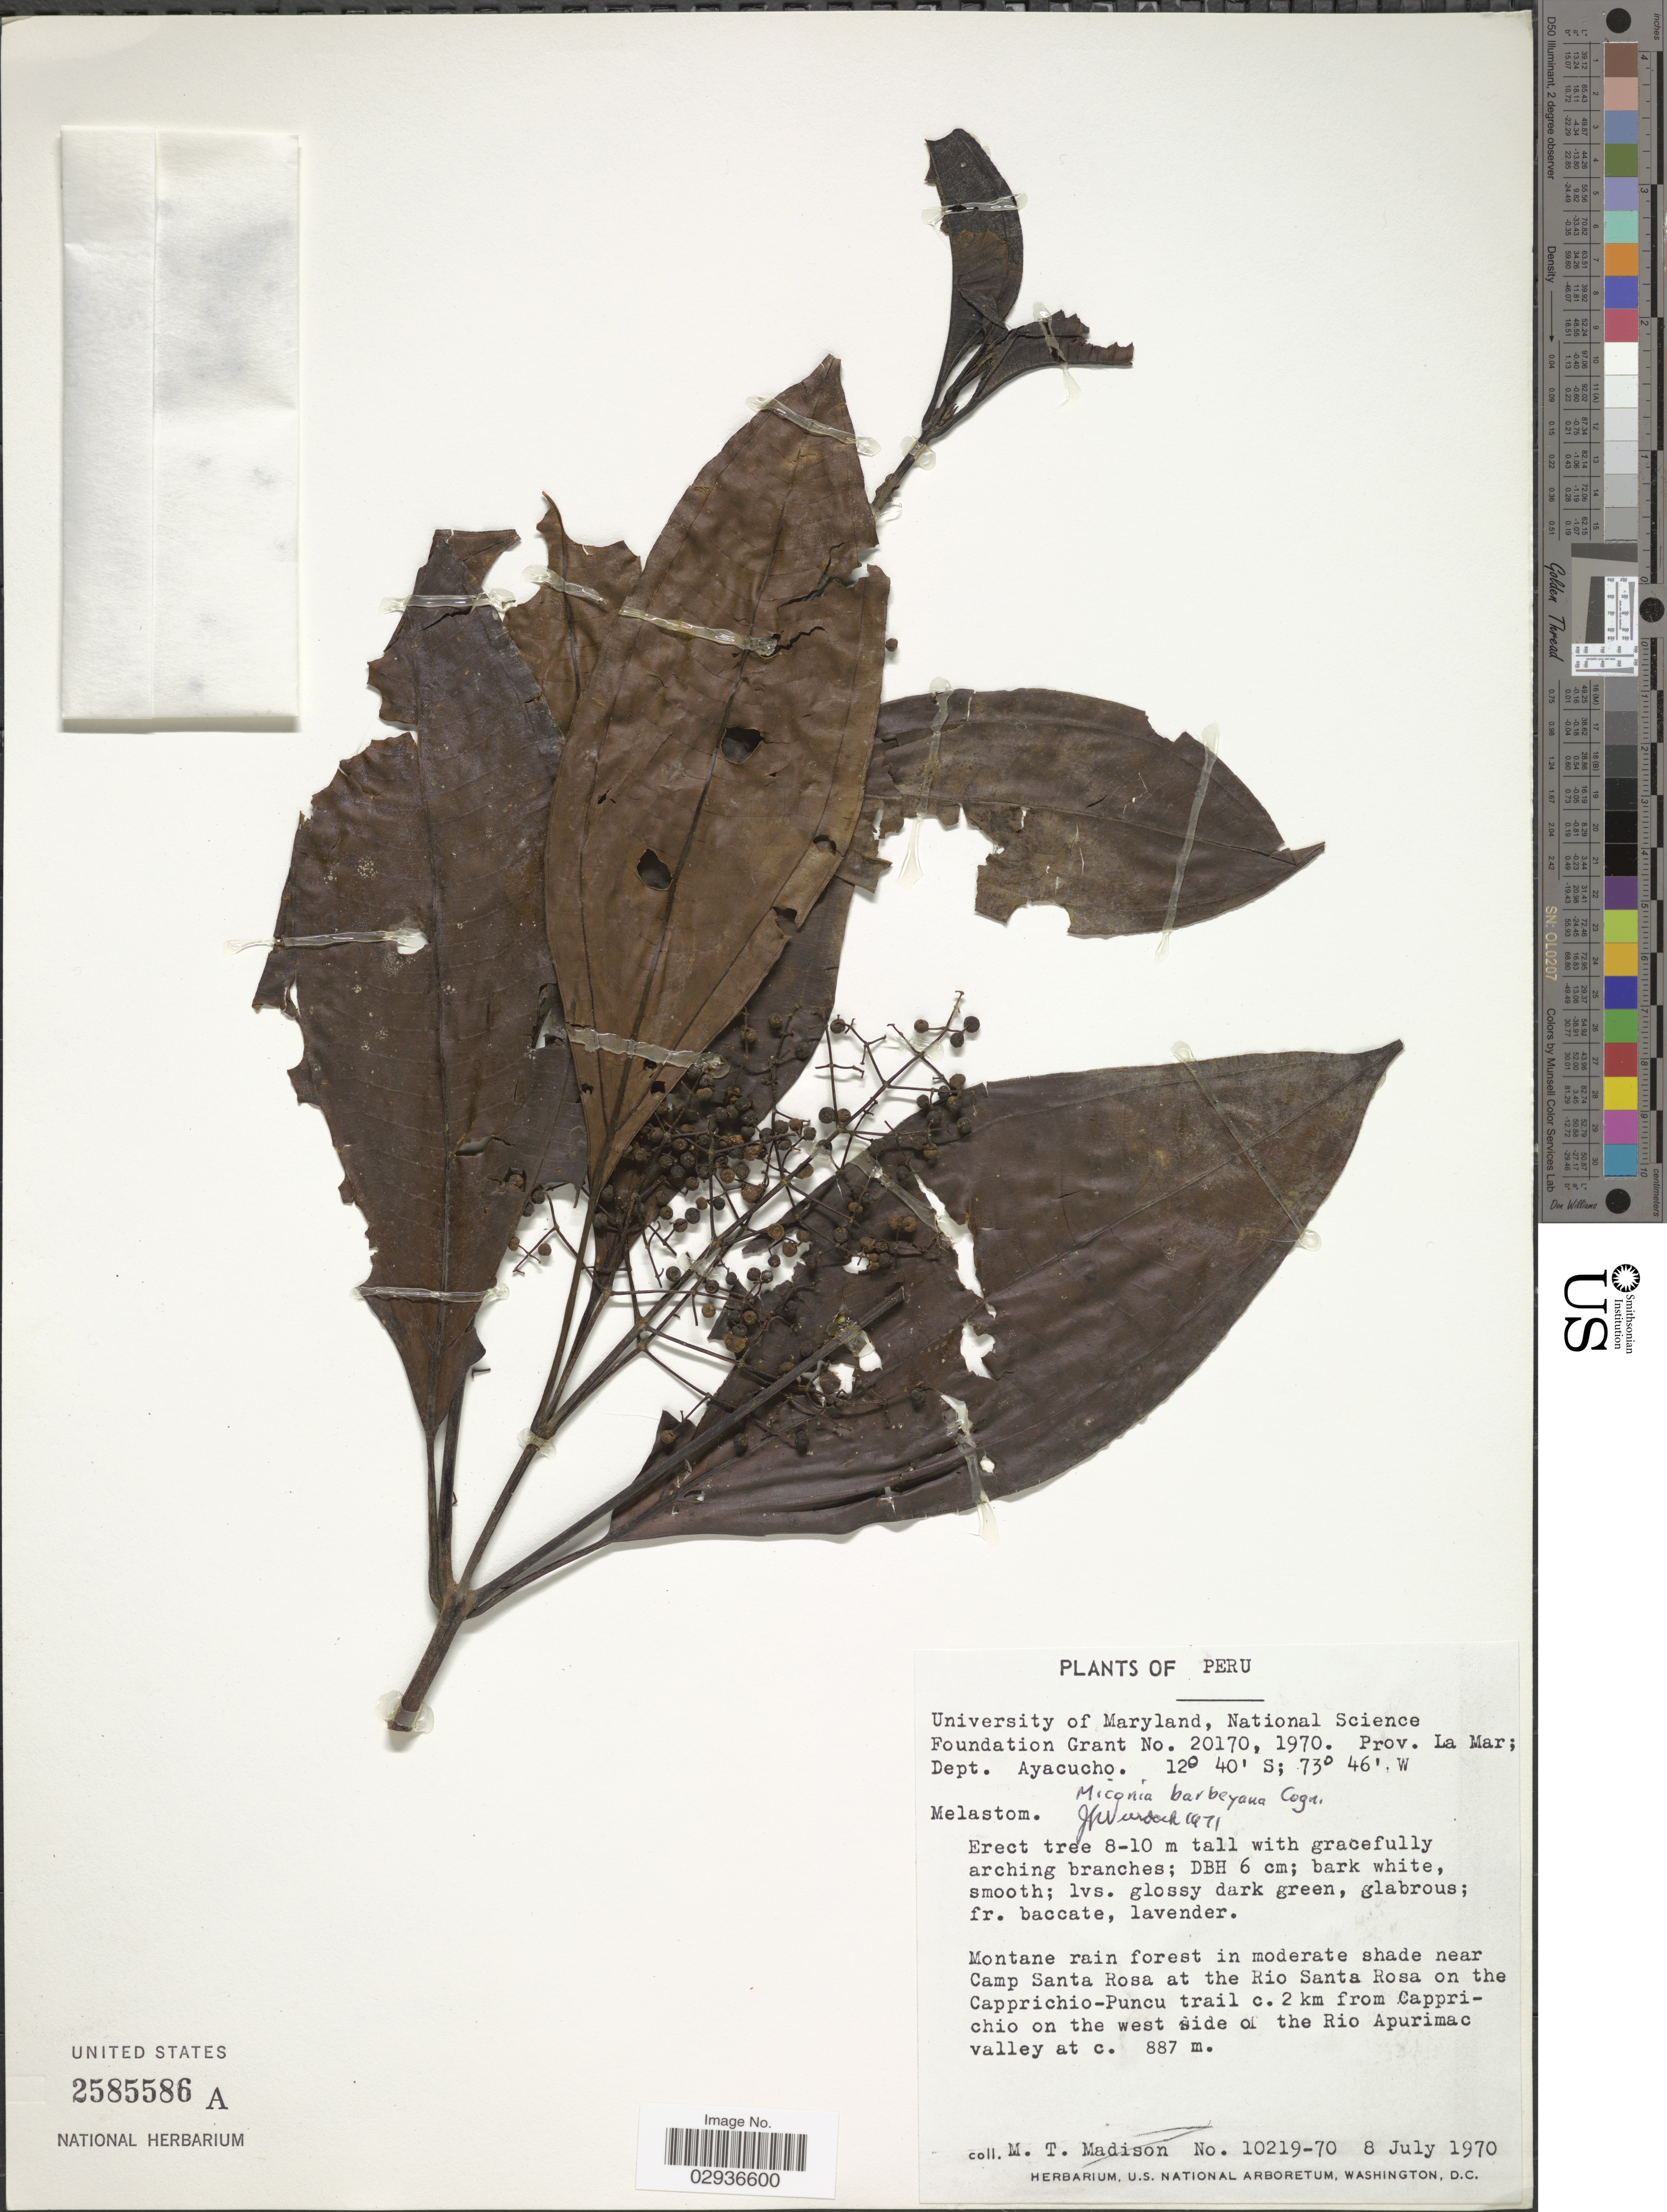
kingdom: Plantae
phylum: Tracheophyta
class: Magnoliopsida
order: Myrtales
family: Melastomataceae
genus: Miconia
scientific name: Miconia barbeyana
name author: Cogn.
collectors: M. T. Madison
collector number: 10219-70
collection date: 1970-07-08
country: Peru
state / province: Ayacucho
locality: Prov. La Mar; Dept. Ayacucho, Montane rain forest in moderate shade near Camp Santa Rosa at the Rio Santa Rosa on the Capprichio-Puncu trail c. 2 km from Capprichio on the west side of the Rio Apurimac valley.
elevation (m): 887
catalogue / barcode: US 2585586A